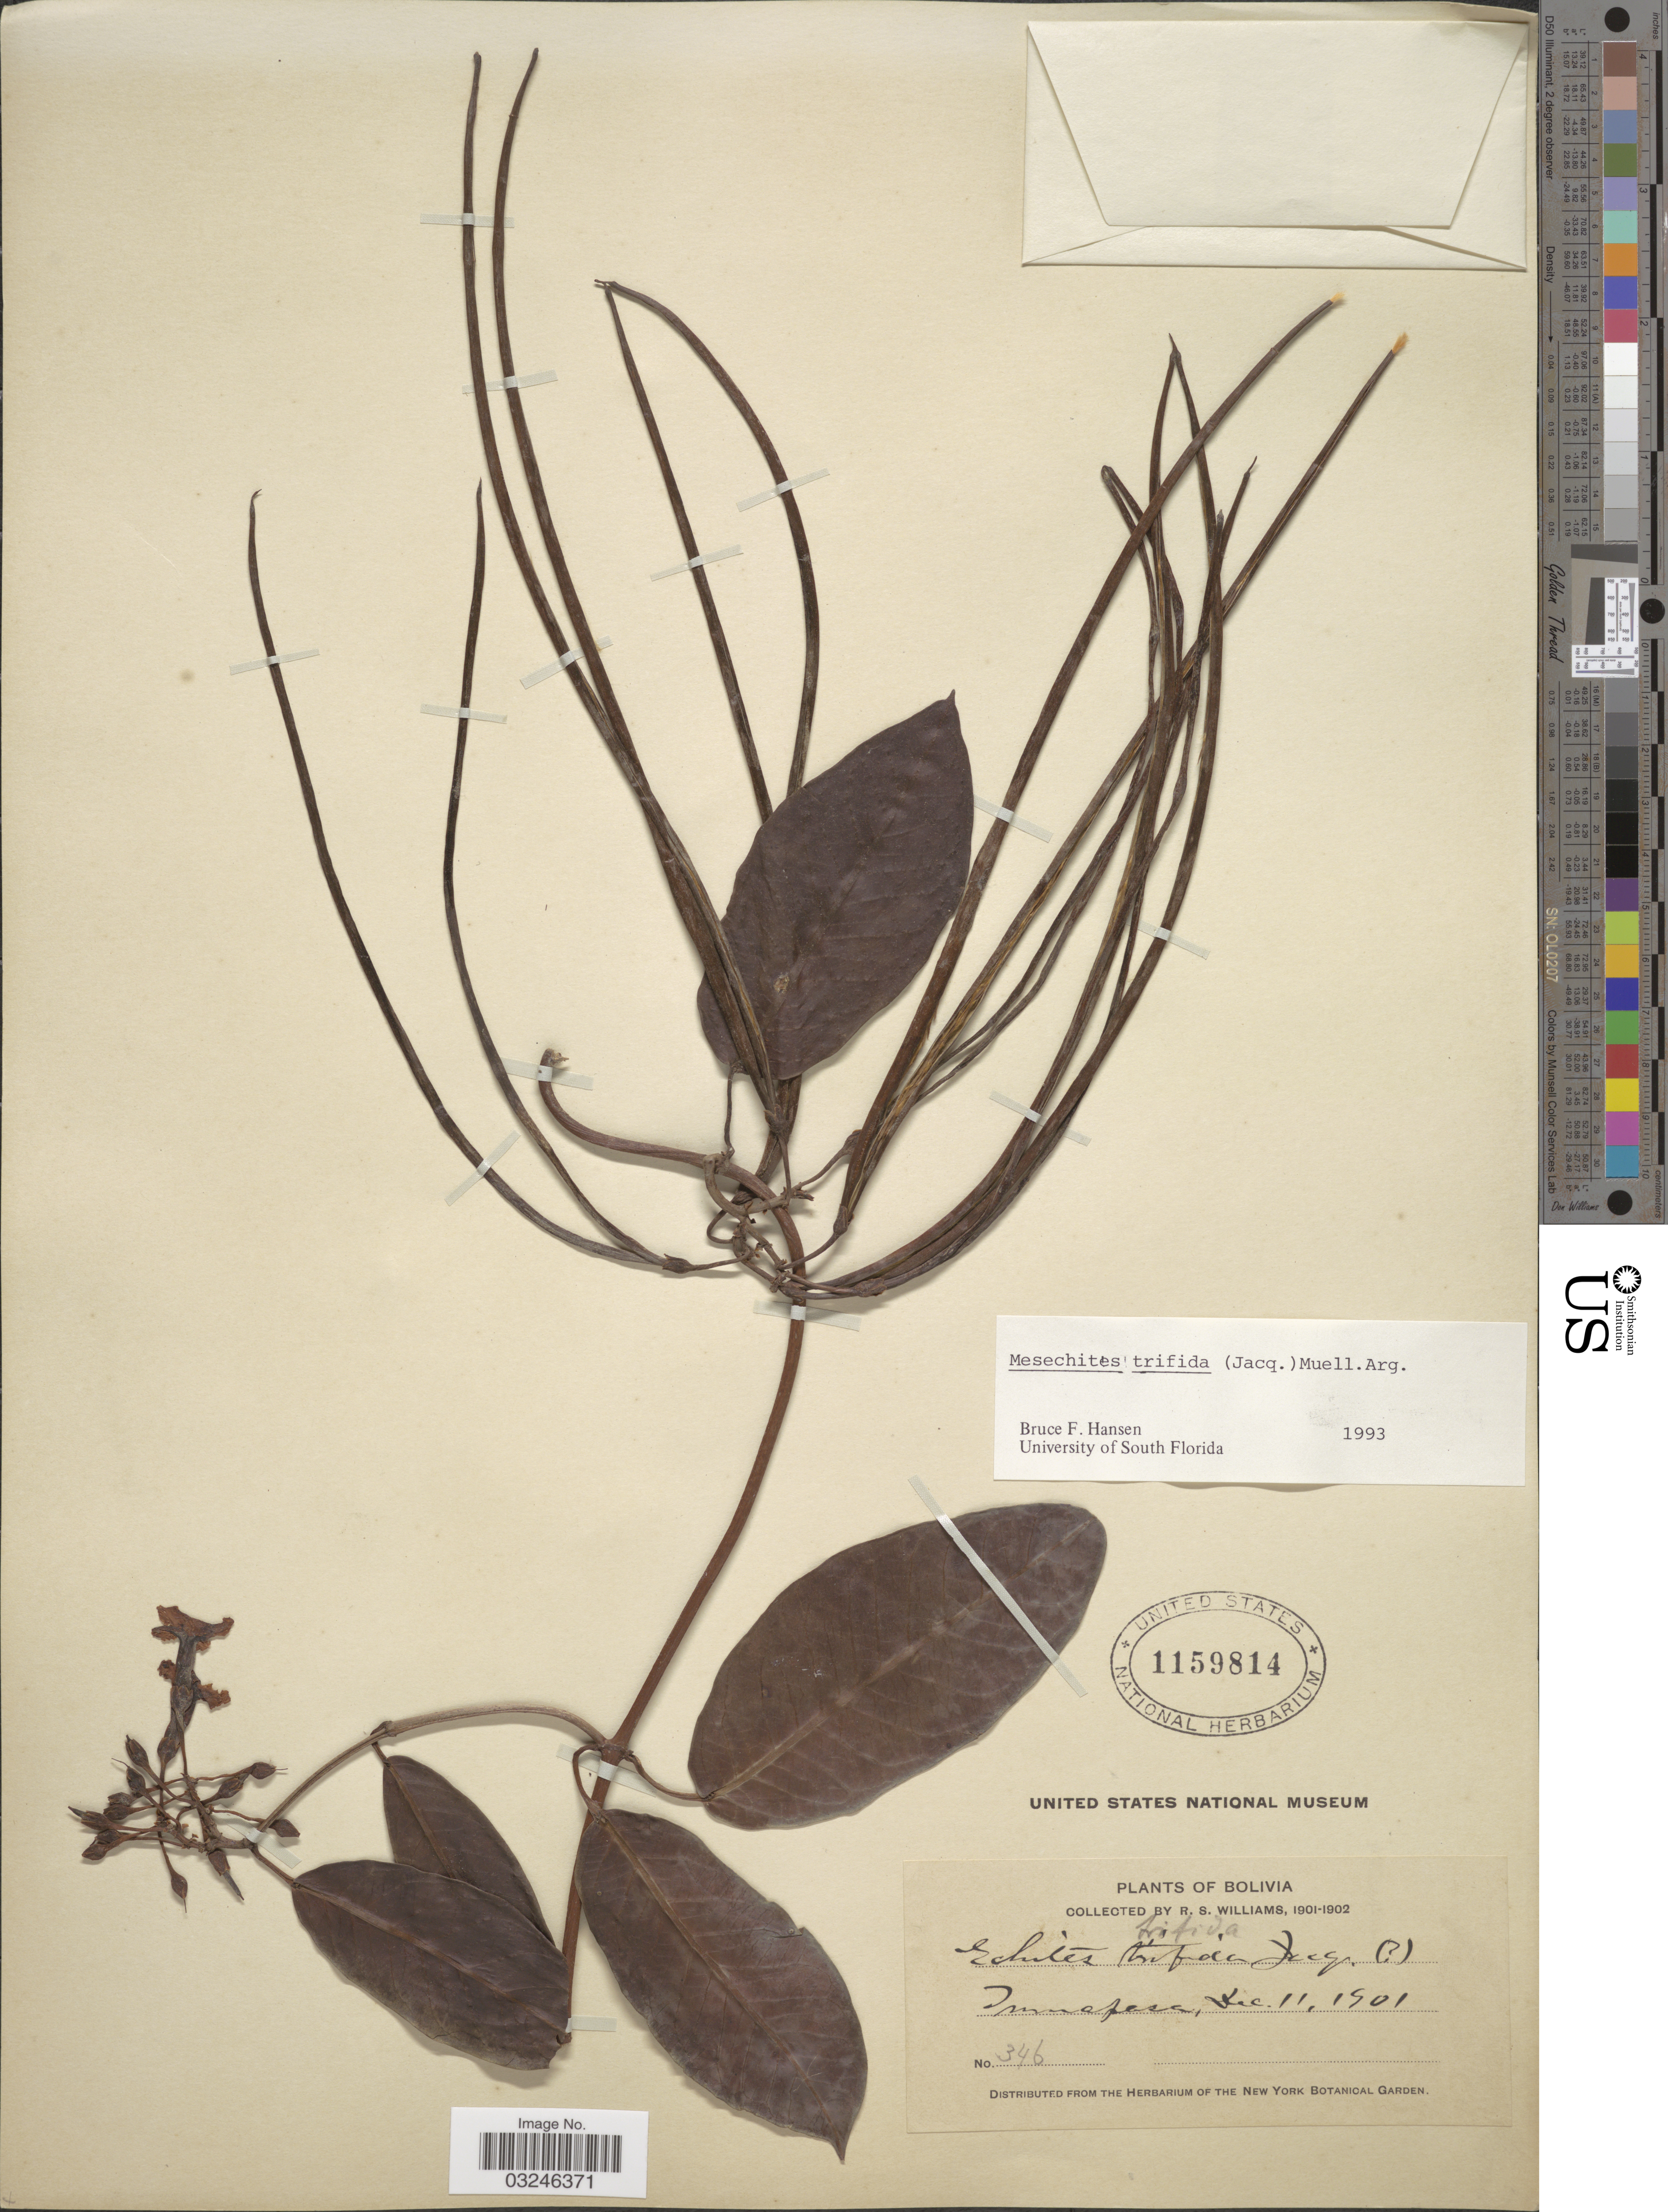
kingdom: Plantae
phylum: Tracheophyta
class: Magnoliopsida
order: Gentianales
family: Apocynaceae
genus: Mesechites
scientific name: Mesechites trifidus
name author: (Jacq.) Müll. Arg.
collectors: R. S. Williams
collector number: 346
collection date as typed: Dec. 11, 1901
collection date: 1901-12-11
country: Bolivia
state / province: La Paz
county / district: Iturralde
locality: Tumupasa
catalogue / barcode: US 1159814